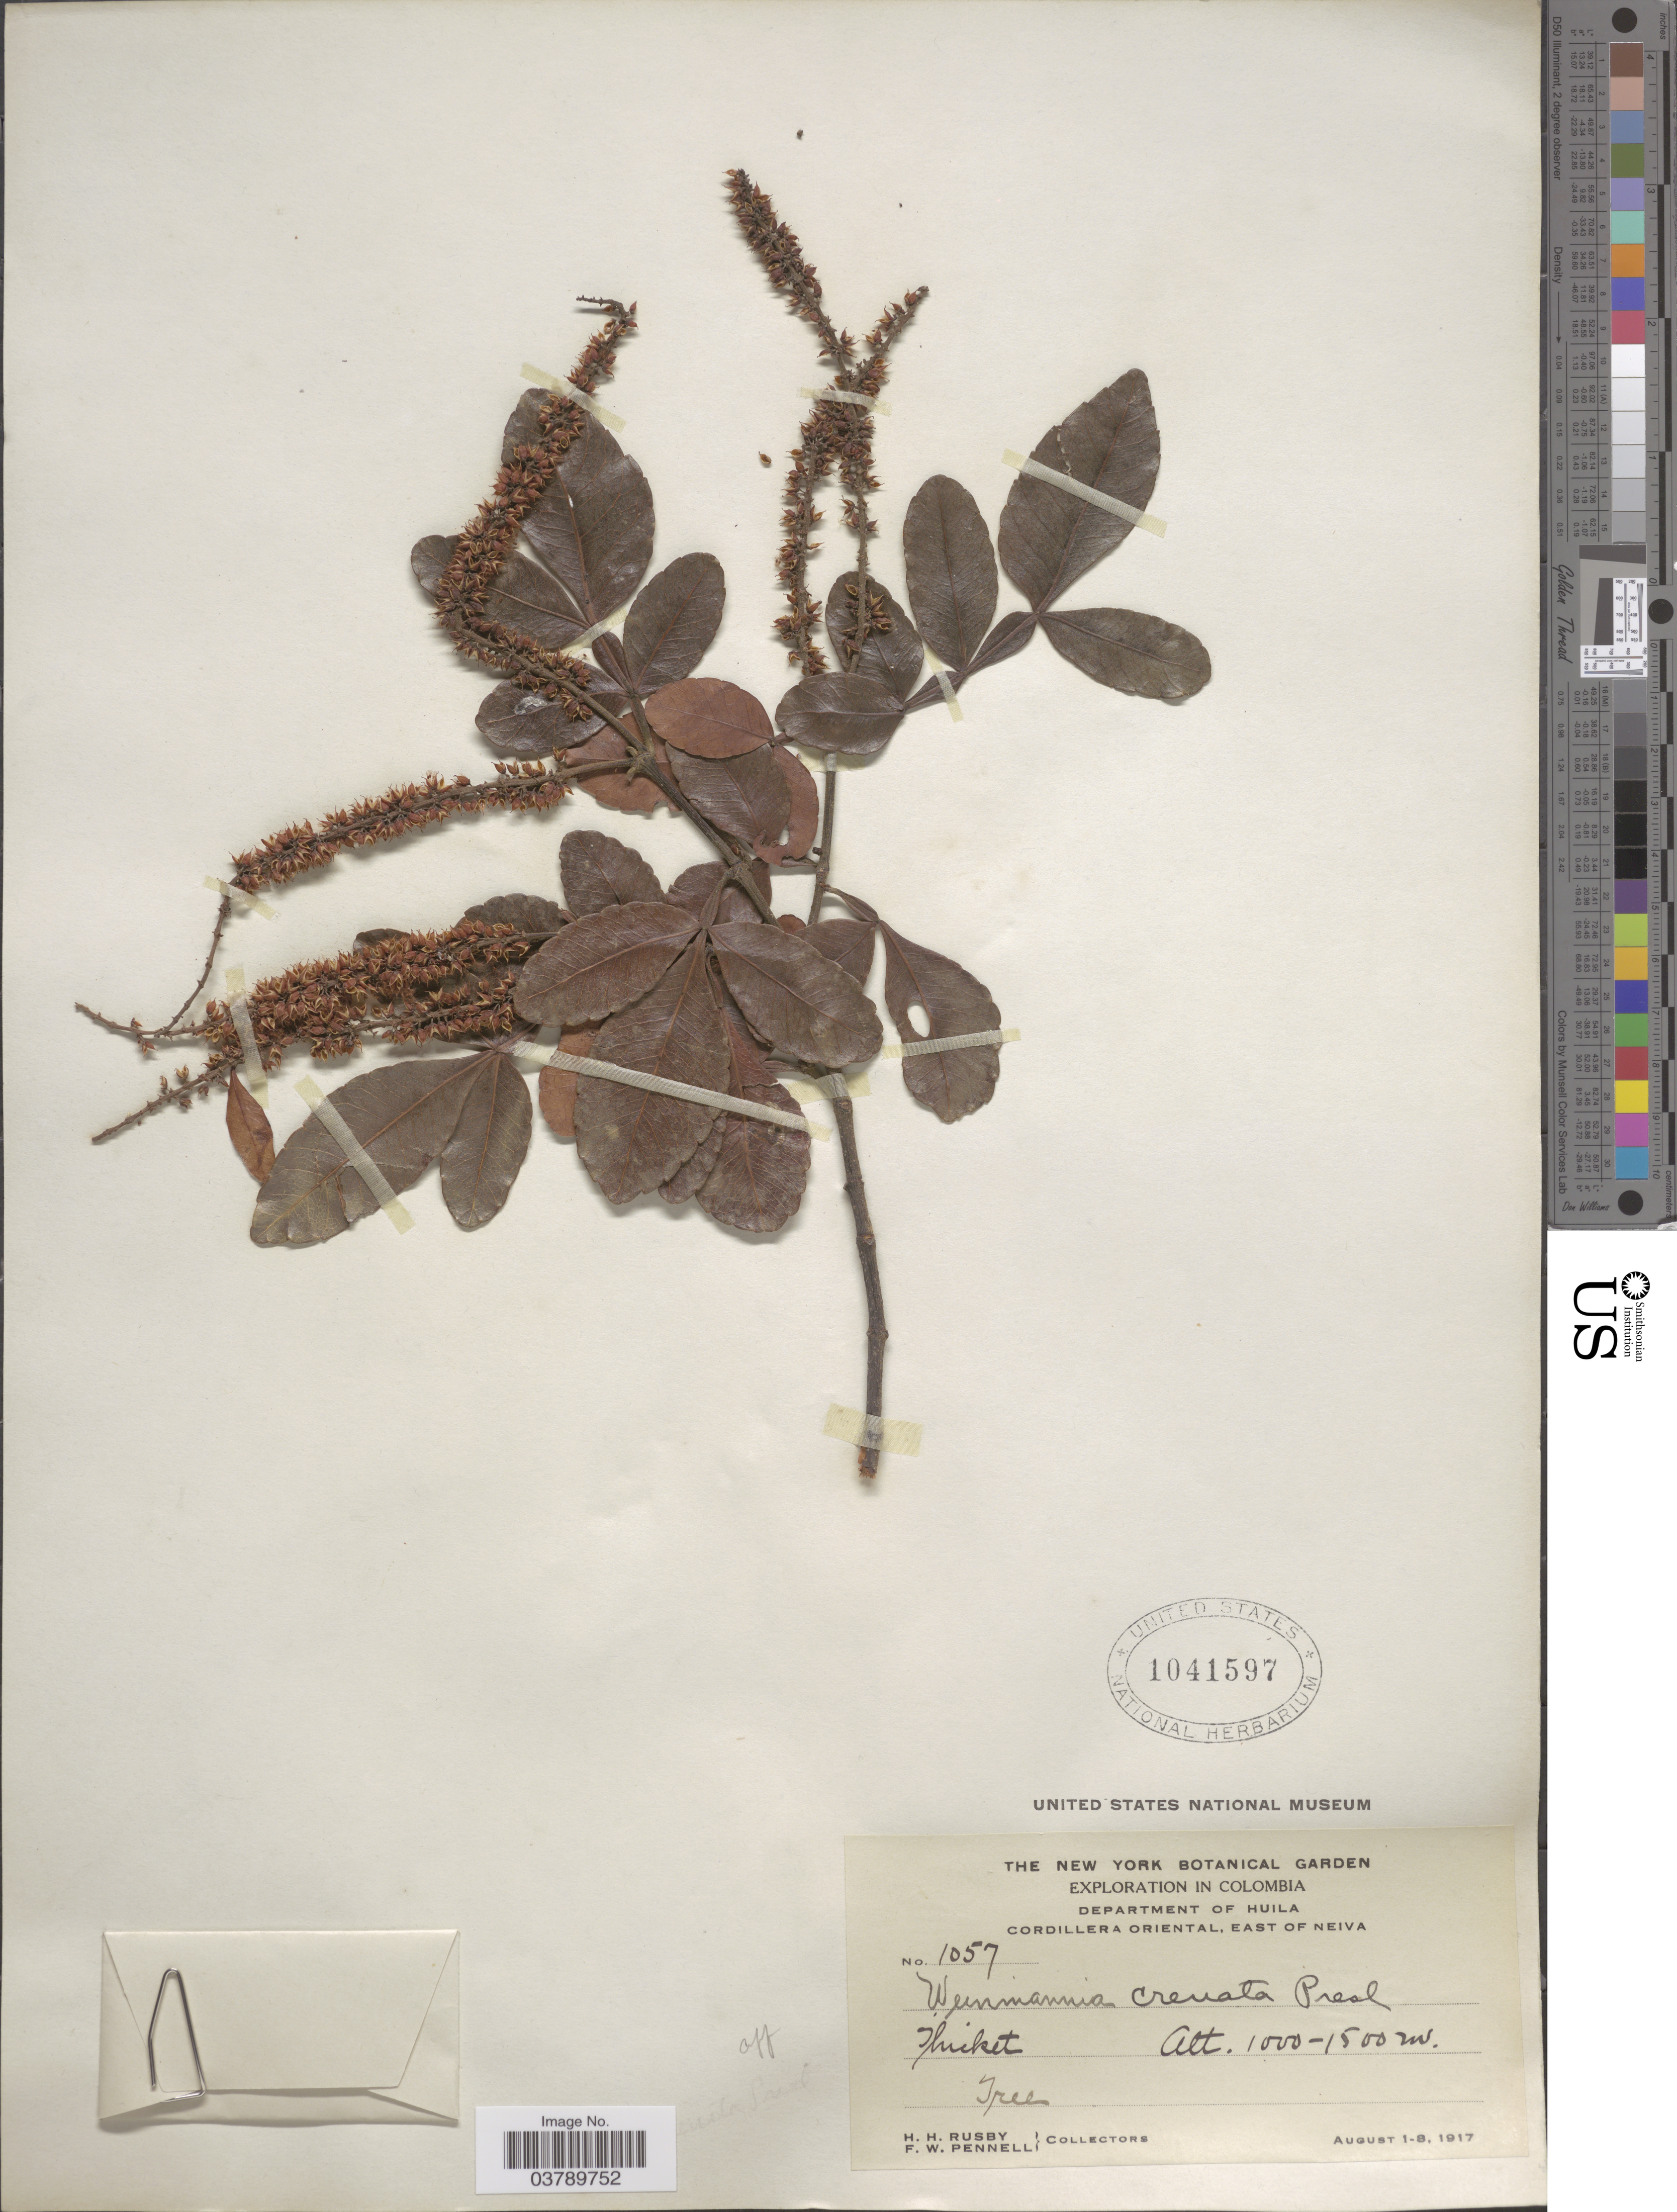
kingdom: Plantae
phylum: Tracheophyta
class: Magnoliopsida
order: Oxalidales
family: Cunoniaceae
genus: Weinmannia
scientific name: Weinmannia sorbifolia var. crenata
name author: Kunth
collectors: H. H. Rusby & F. W. Pennell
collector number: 1057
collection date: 1917-08-01/1917-08-08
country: Colombia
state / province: Huila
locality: Department of Huila. Cordillera Oriental, east of Neiva.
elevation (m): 1000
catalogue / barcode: US 1041597